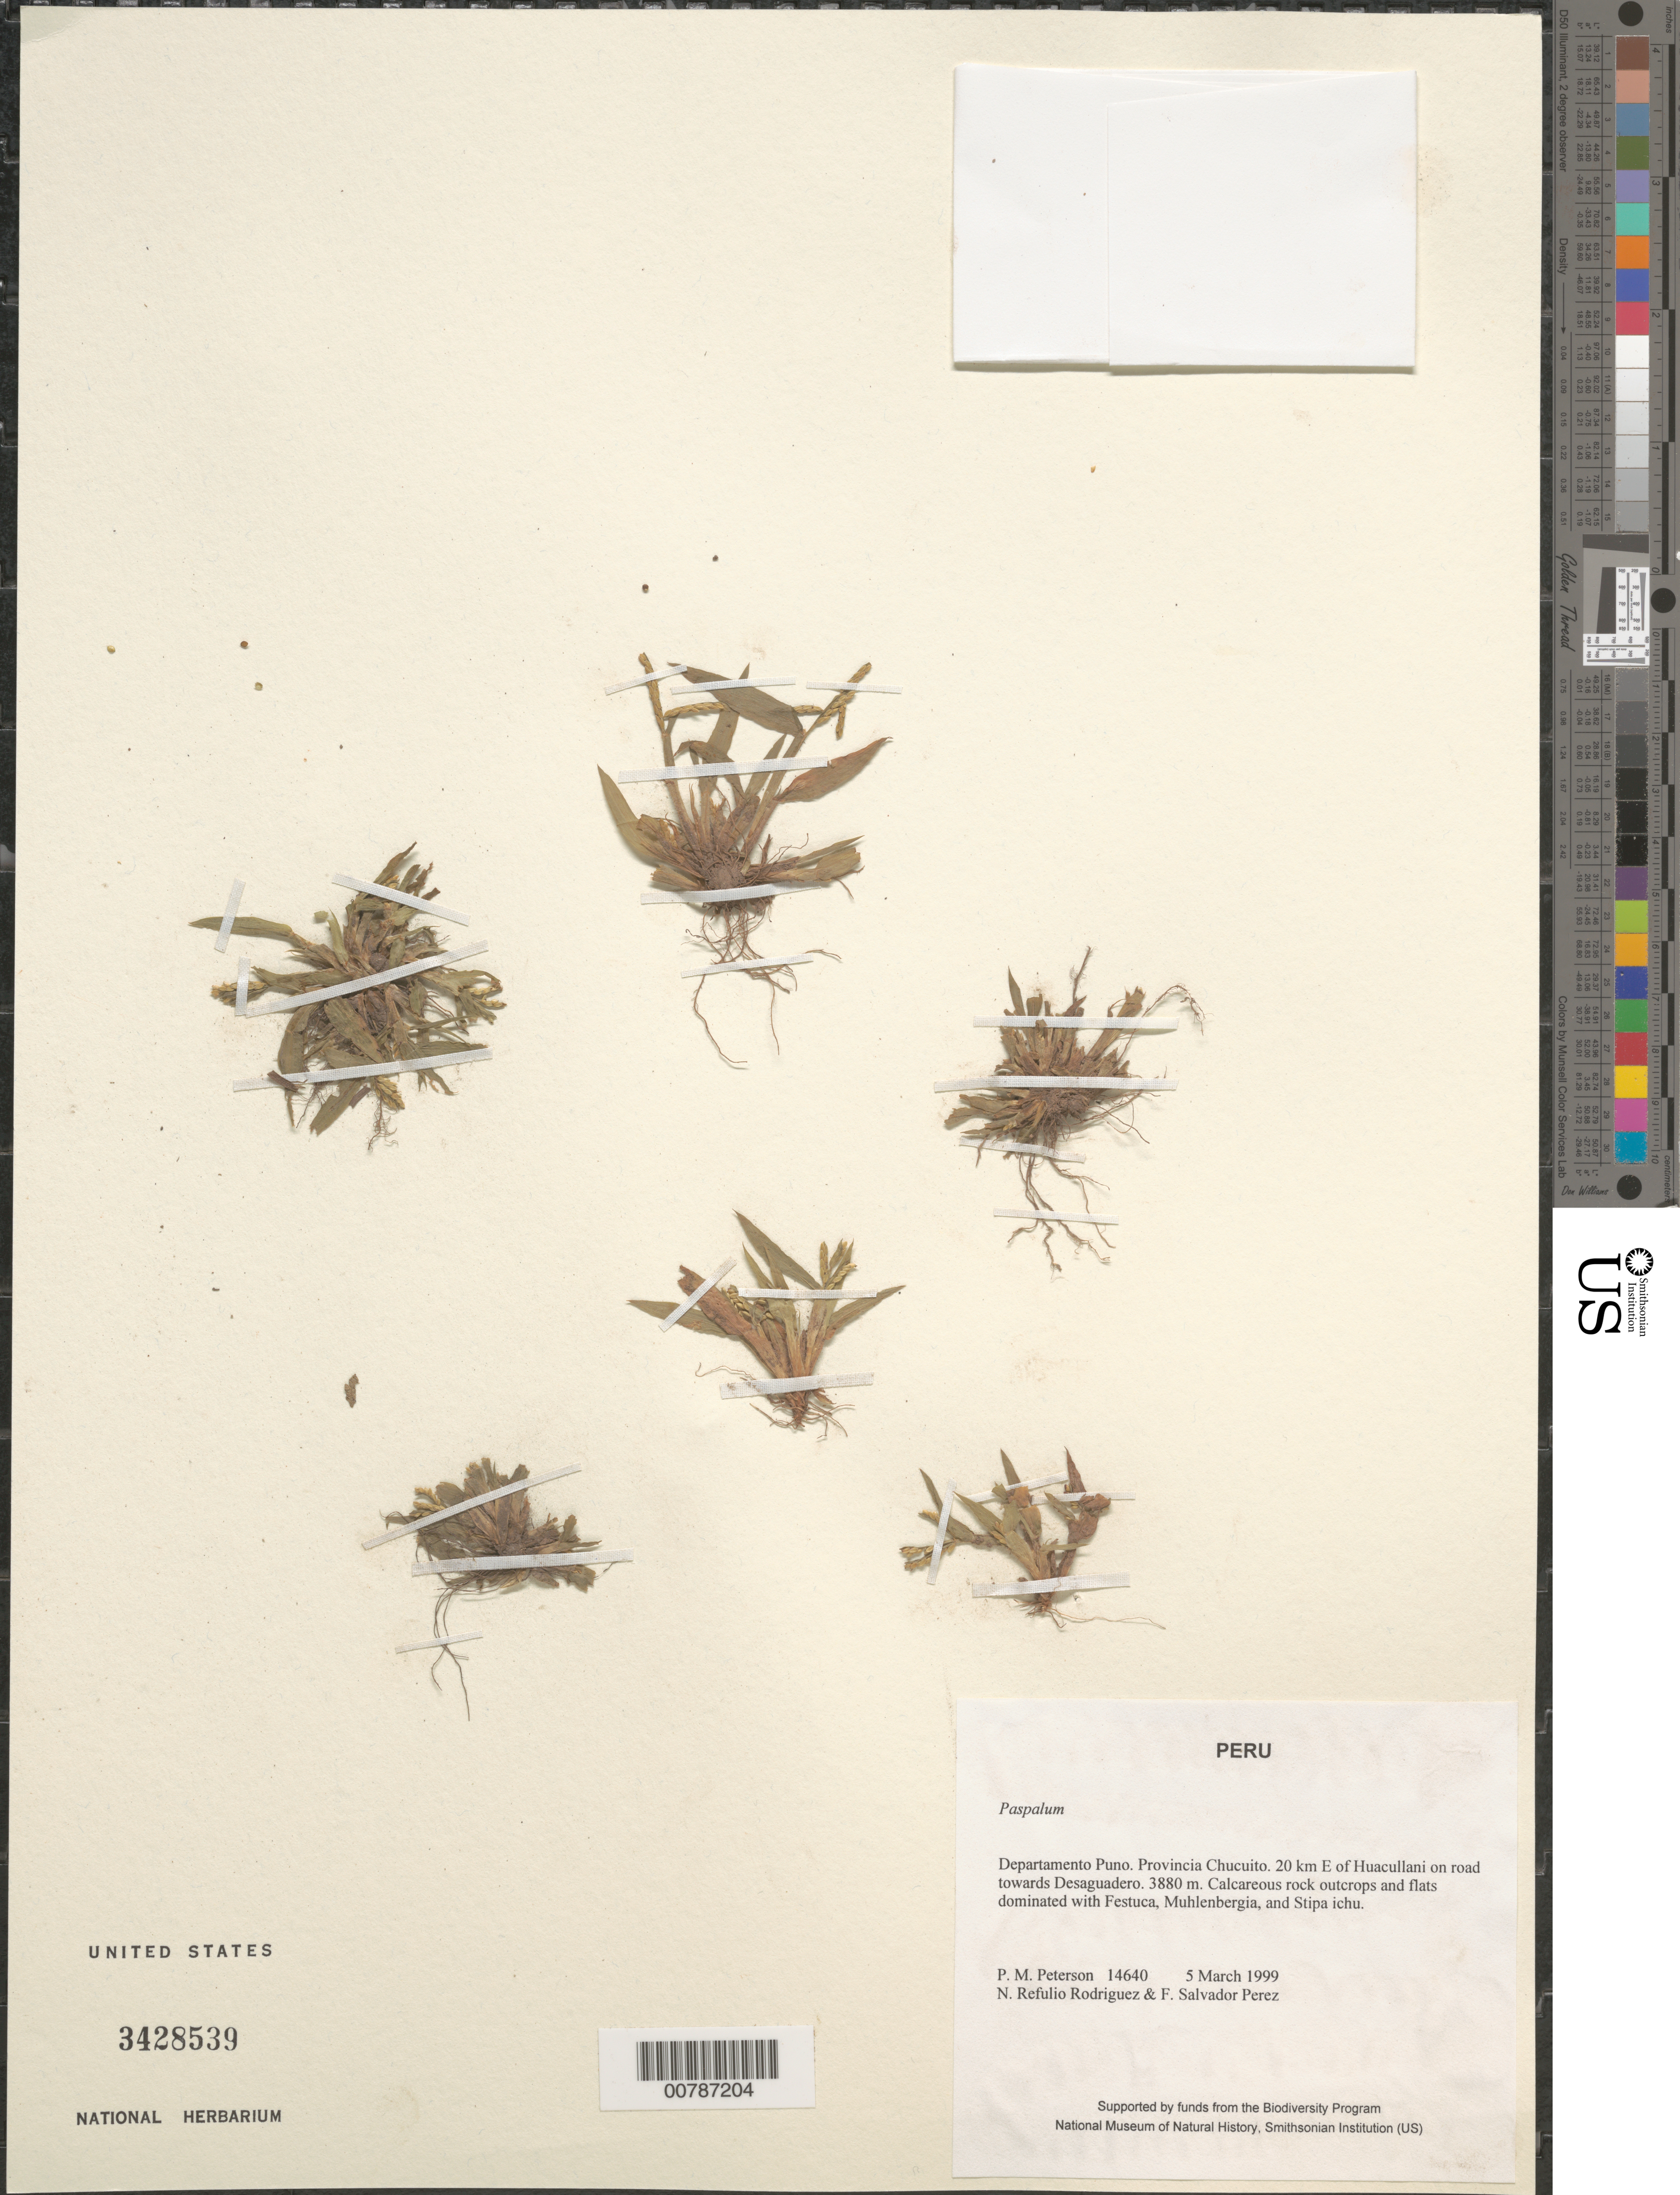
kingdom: Plantae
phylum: Tracheophyta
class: Liliopsida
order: Poales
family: Poaceae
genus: Paspalum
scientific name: Paspalum sp.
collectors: P. M. Peterson, N. Refulio-Rodríguez & F. Salvador Perez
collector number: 14640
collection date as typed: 05 Mar 1999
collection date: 1999-03-05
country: Peru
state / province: Puno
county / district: Chucuito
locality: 20 km E of Huacullani on road towards Desaguadero.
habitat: Calcareous rock outcrops and flats dominated with Festuca, Muhlenbergia and Stipa ichu.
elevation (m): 3880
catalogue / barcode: US 3428539